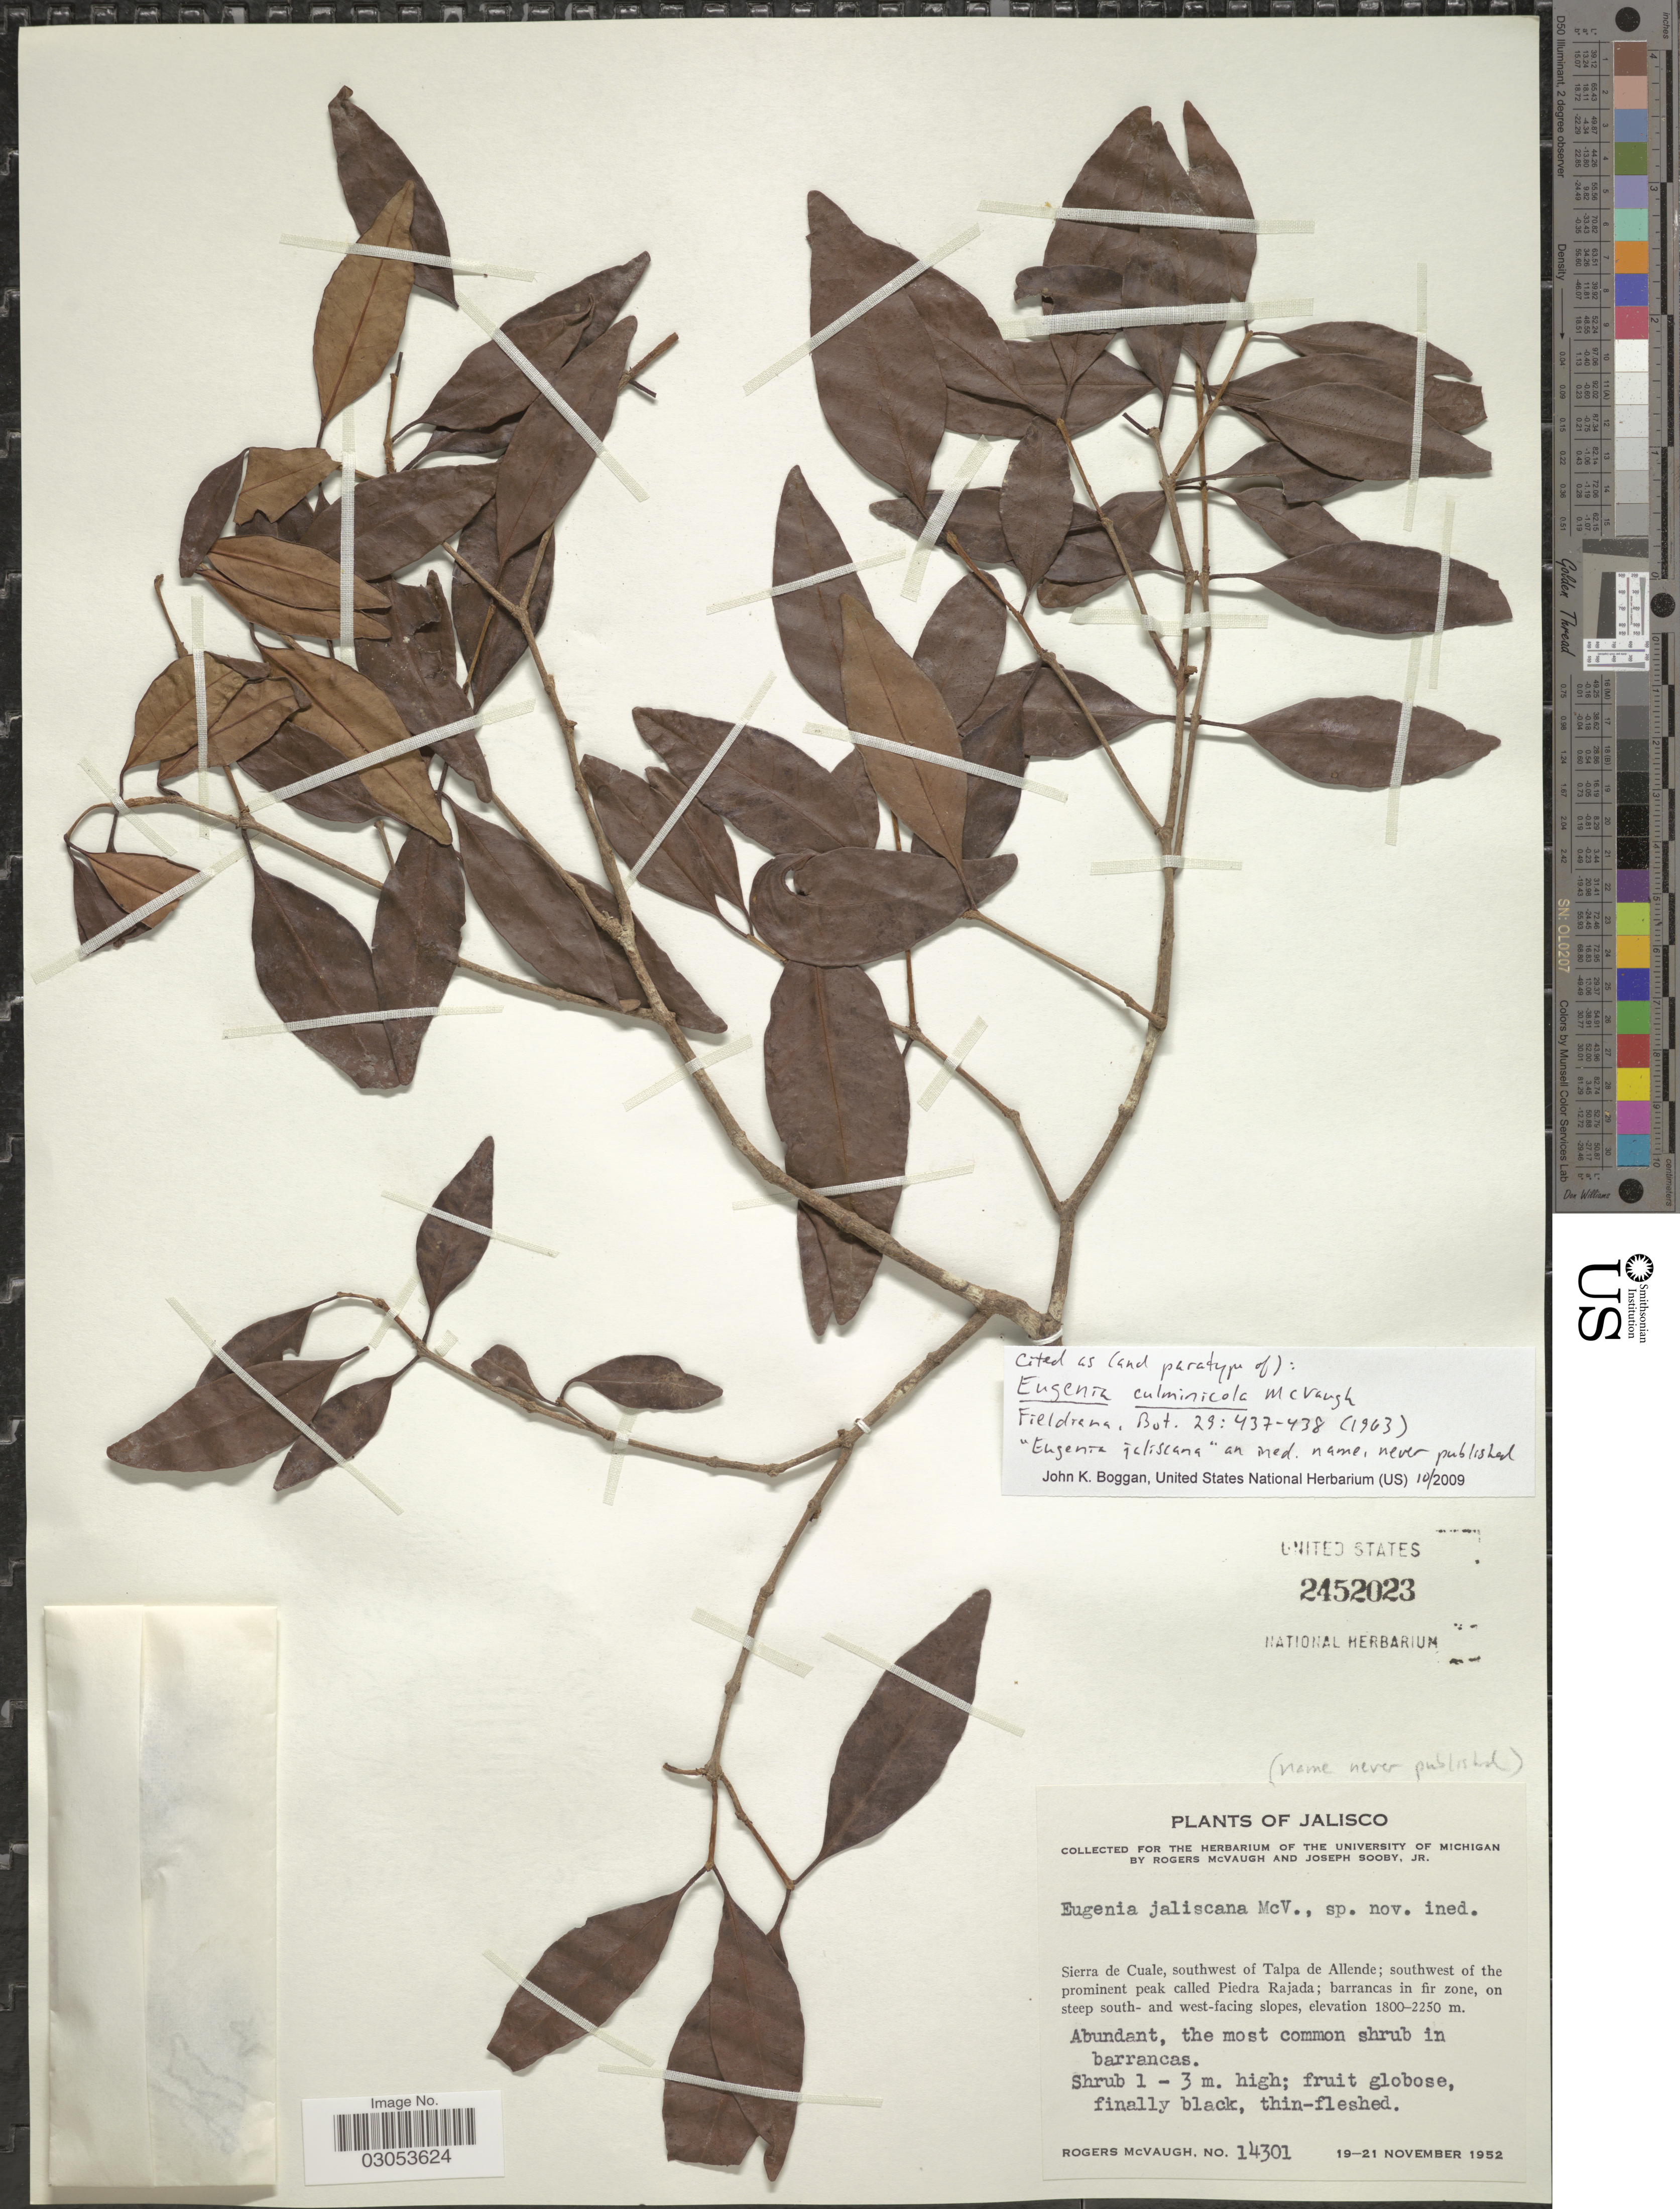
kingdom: Plantae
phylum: Tracheophyta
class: Magnoliopsida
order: Myrtales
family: Myrtaceae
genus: Eugenia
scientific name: Eugenia culminicola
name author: McVaugh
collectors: R. McVaugh & J. Sooby Jr.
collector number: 14301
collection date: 1952-11-19/1952-11-22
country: Mexico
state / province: Jalisco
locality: Sierra de Cuale, southwest of Talpa de Allende; southwest of the prominent peak called Piedra Rajada; barrancas in fir zone, on steep south- and west-facing slopes.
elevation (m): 1800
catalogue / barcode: US 2452023